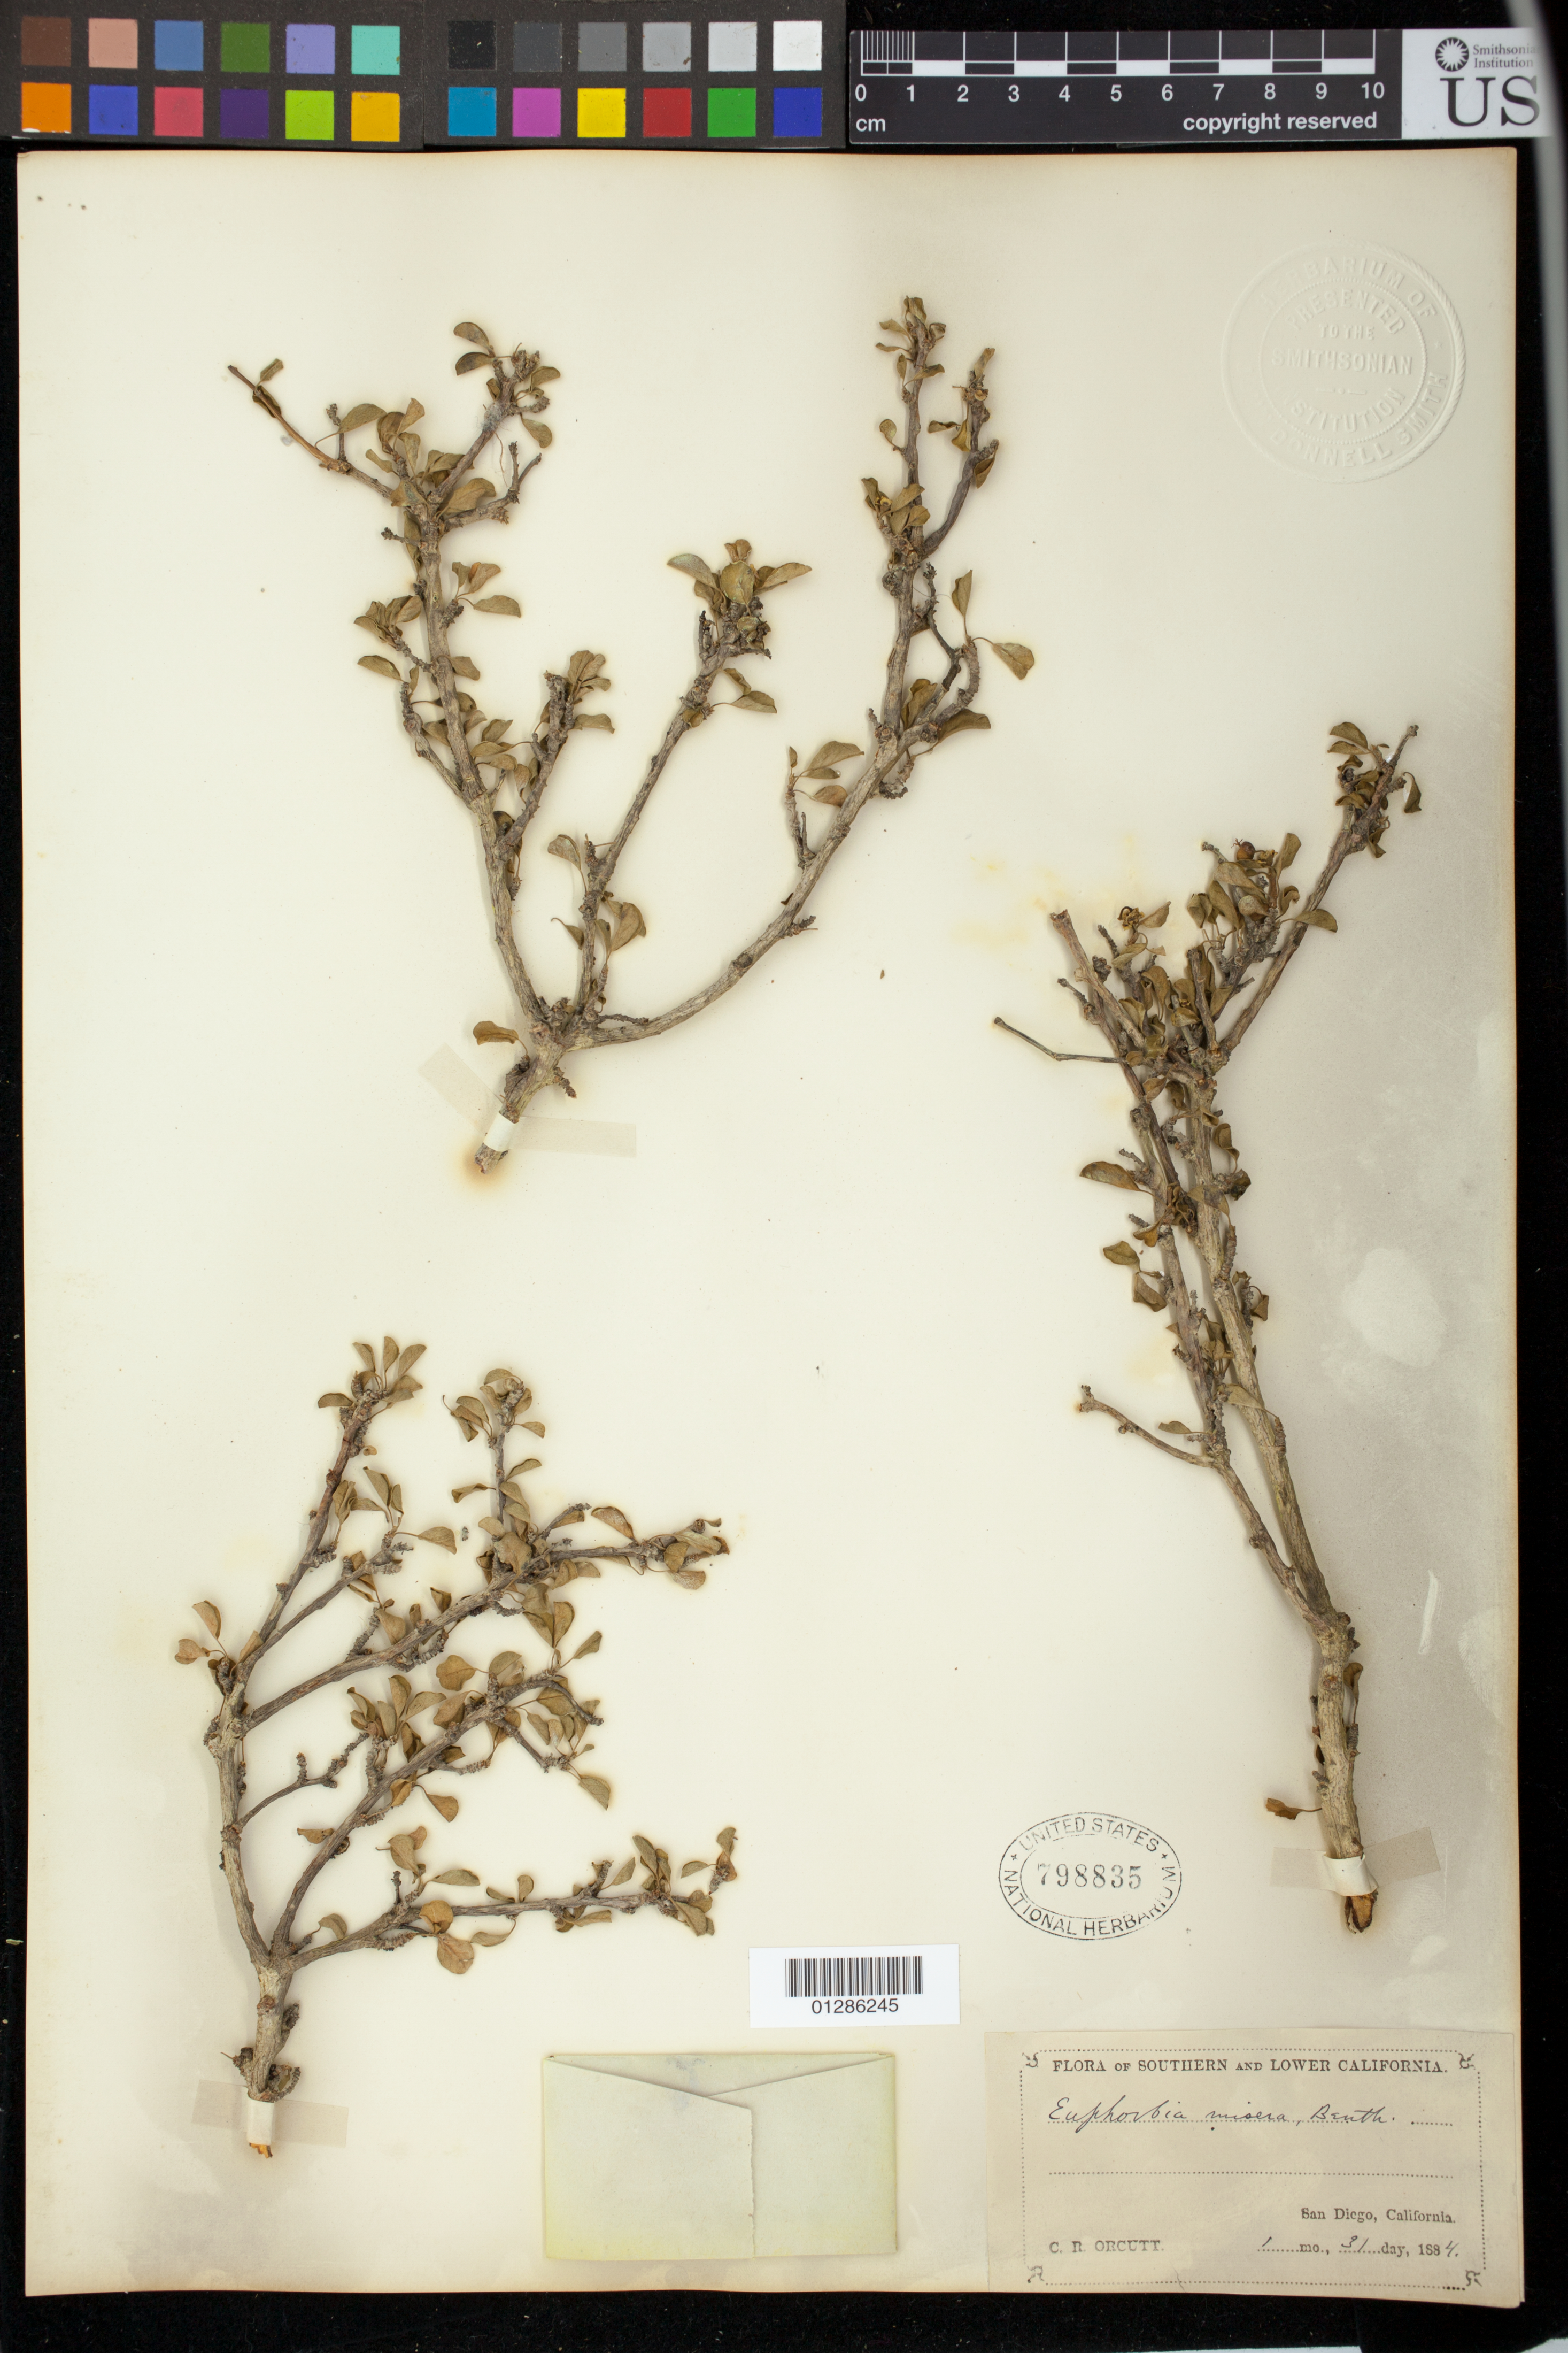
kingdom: Plantae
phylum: Tracheophyta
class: Magnoliopsida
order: Malpighiales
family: Euphorbiaceae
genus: Euphorbia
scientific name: Euphorbia misera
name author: Benth.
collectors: C. R. Orcutt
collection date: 1884-01-31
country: United States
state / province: California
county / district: San Diego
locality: San Diego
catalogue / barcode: US 798835